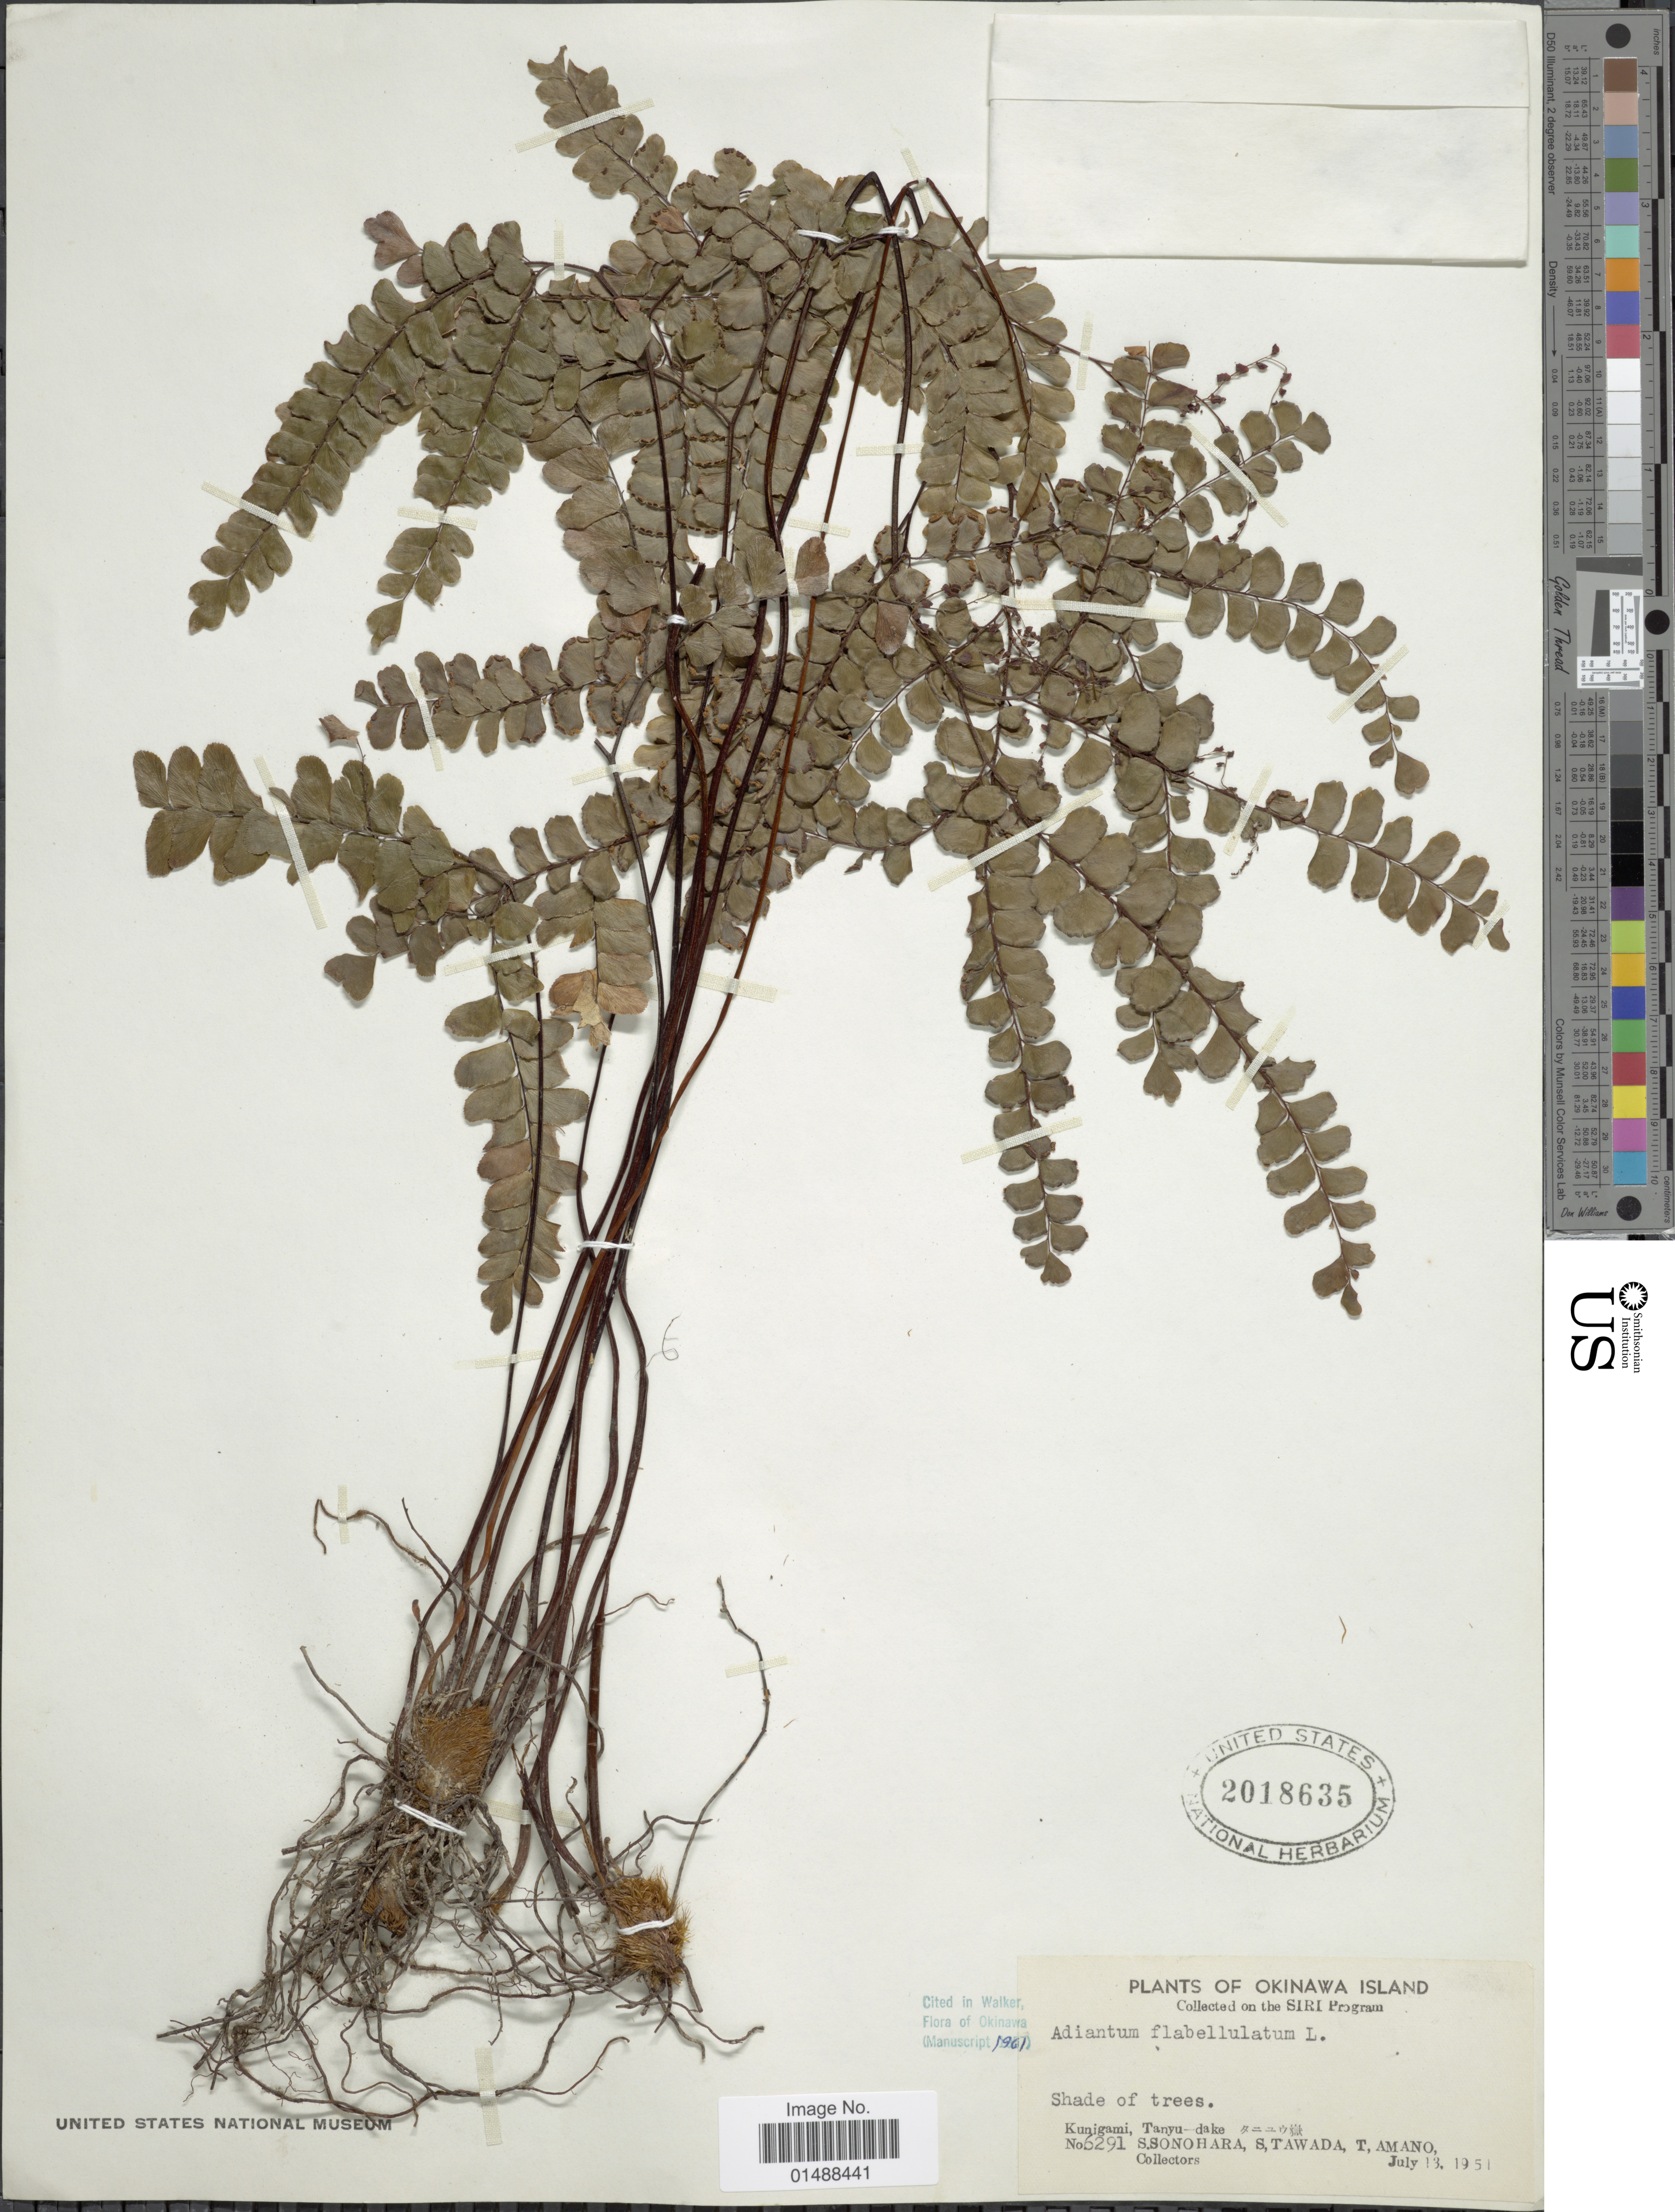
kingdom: Plantae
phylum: Tracheophyta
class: Polypodiopsida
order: Polypodiales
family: Pteridaceae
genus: Adiantum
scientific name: Adiantum flabellulatum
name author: L.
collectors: S. Sonohara, S. Tawada & T. Amano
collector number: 6291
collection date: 1951-07-13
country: Japan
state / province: Okinawa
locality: Okinawa Island, Kunigami, Tanyu-dake X.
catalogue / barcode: US 2018635